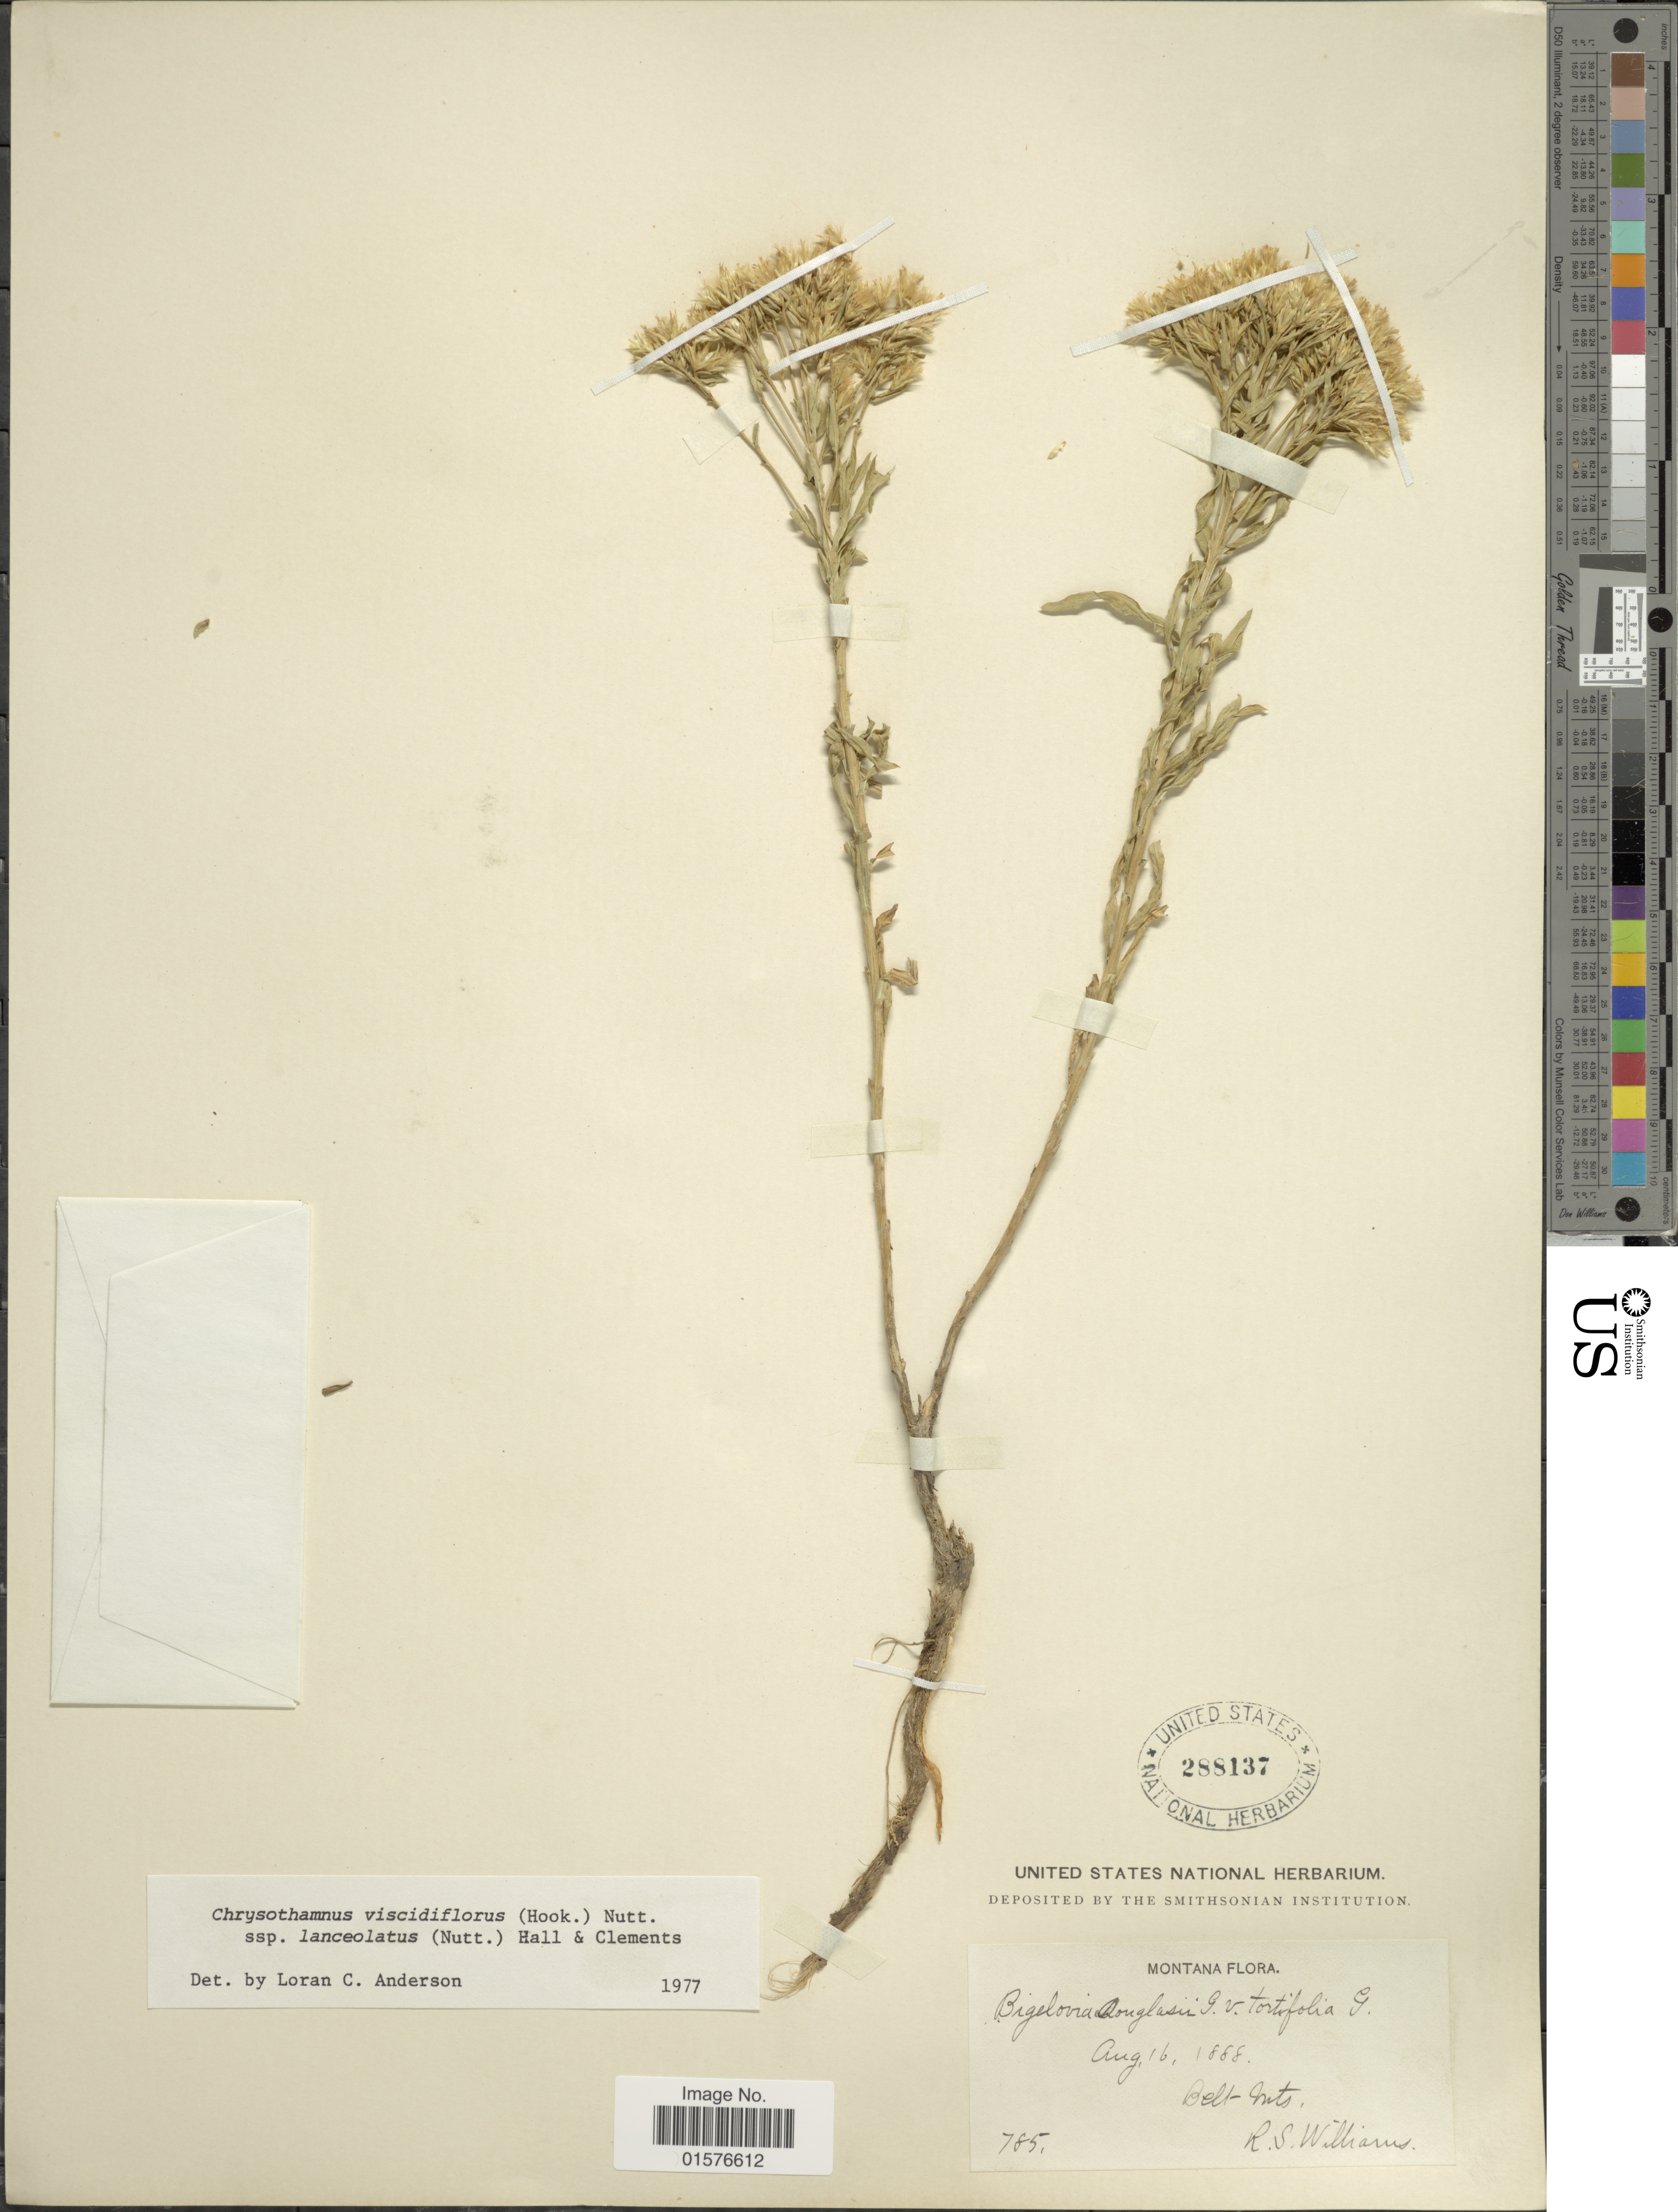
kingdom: Plantae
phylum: Tracheophyta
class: Magnoliopsida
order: Asterales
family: Asteraceae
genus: Chrysothamnus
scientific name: Chrysothamnus viscidiflorus subsp. lanceolatus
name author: (Nutt.) H.M. Hall & Clem.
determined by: Urbatsch, Lowell E., Curator (LSU), Louisiana State University (UNITED STATES)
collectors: R. S. Williams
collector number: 785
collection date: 1888-08-16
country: United States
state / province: Montana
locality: Belt Mts.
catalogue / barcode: US 288137